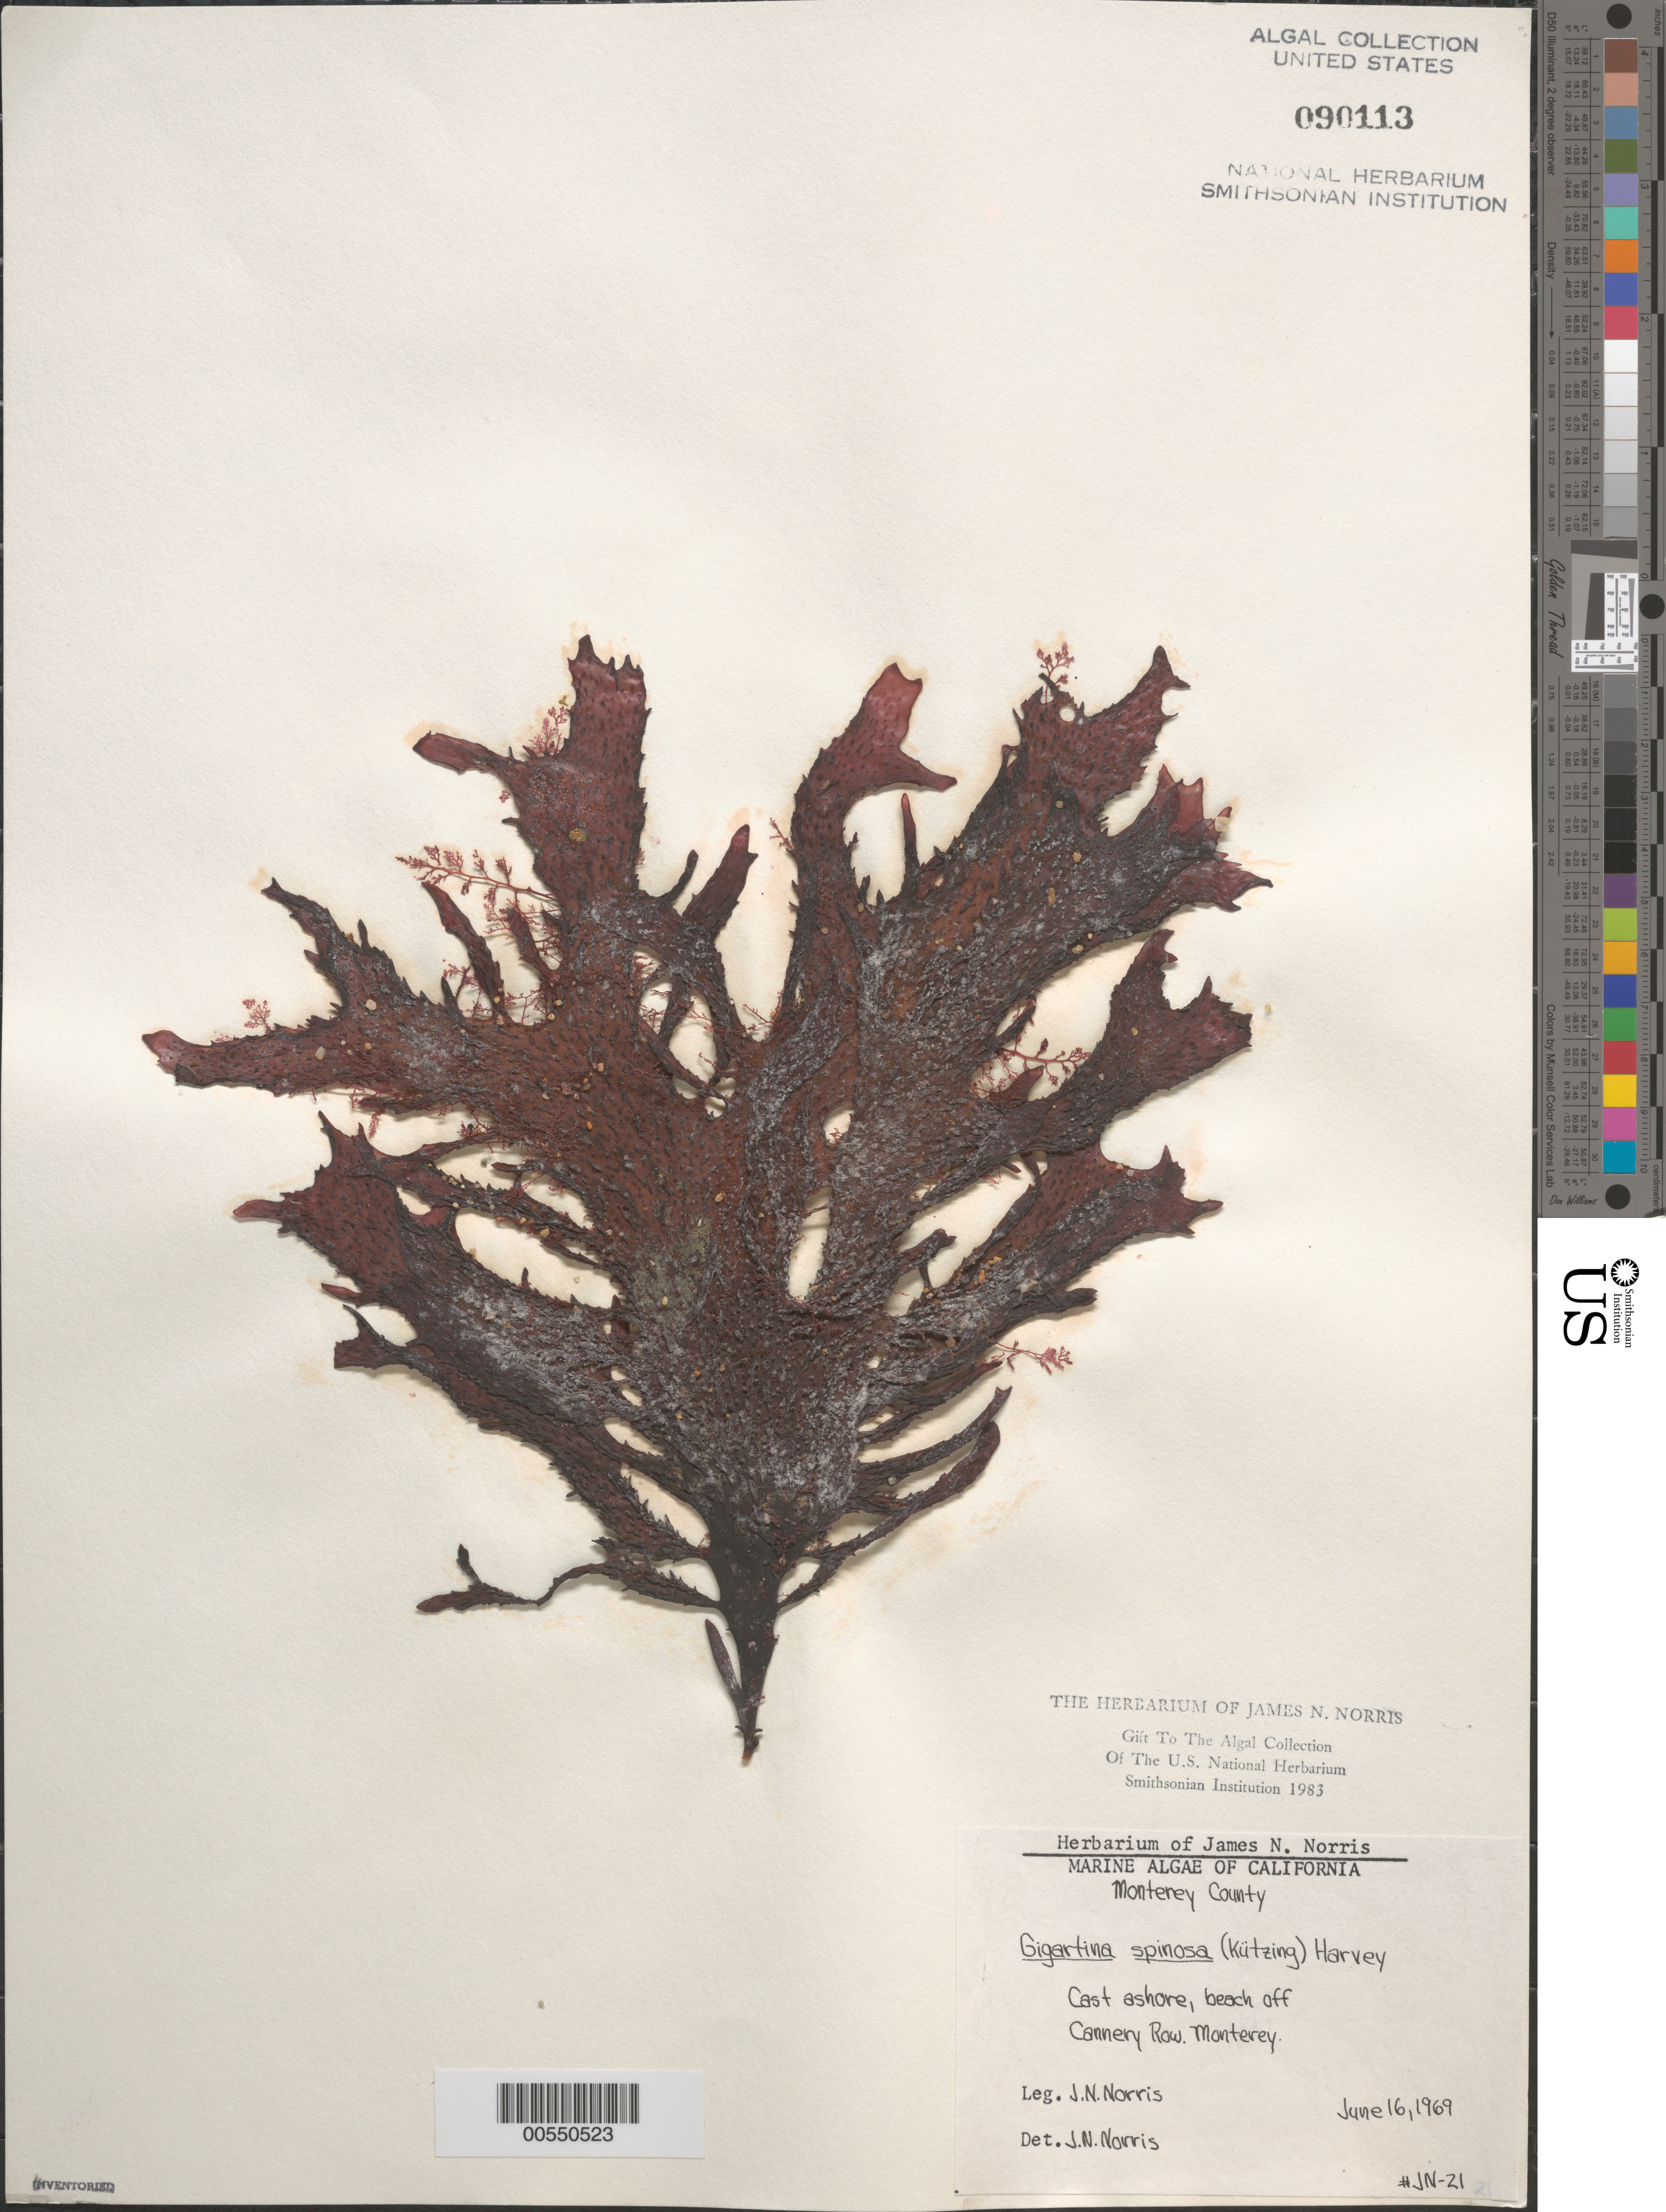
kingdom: Plantae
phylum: Rhodophyta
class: Florideophyceae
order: Gigartinales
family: Gigartinaceae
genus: Chondracanthus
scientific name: Chondracanthus spinosus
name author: (Kütz.) Guiry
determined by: Algae name updating Project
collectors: J. N. Norris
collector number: JN-21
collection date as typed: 16 Jun 1969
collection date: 1969-06-16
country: United States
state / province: California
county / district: Monterey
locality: Monterey, off Cannery Row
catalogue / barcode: US 90113